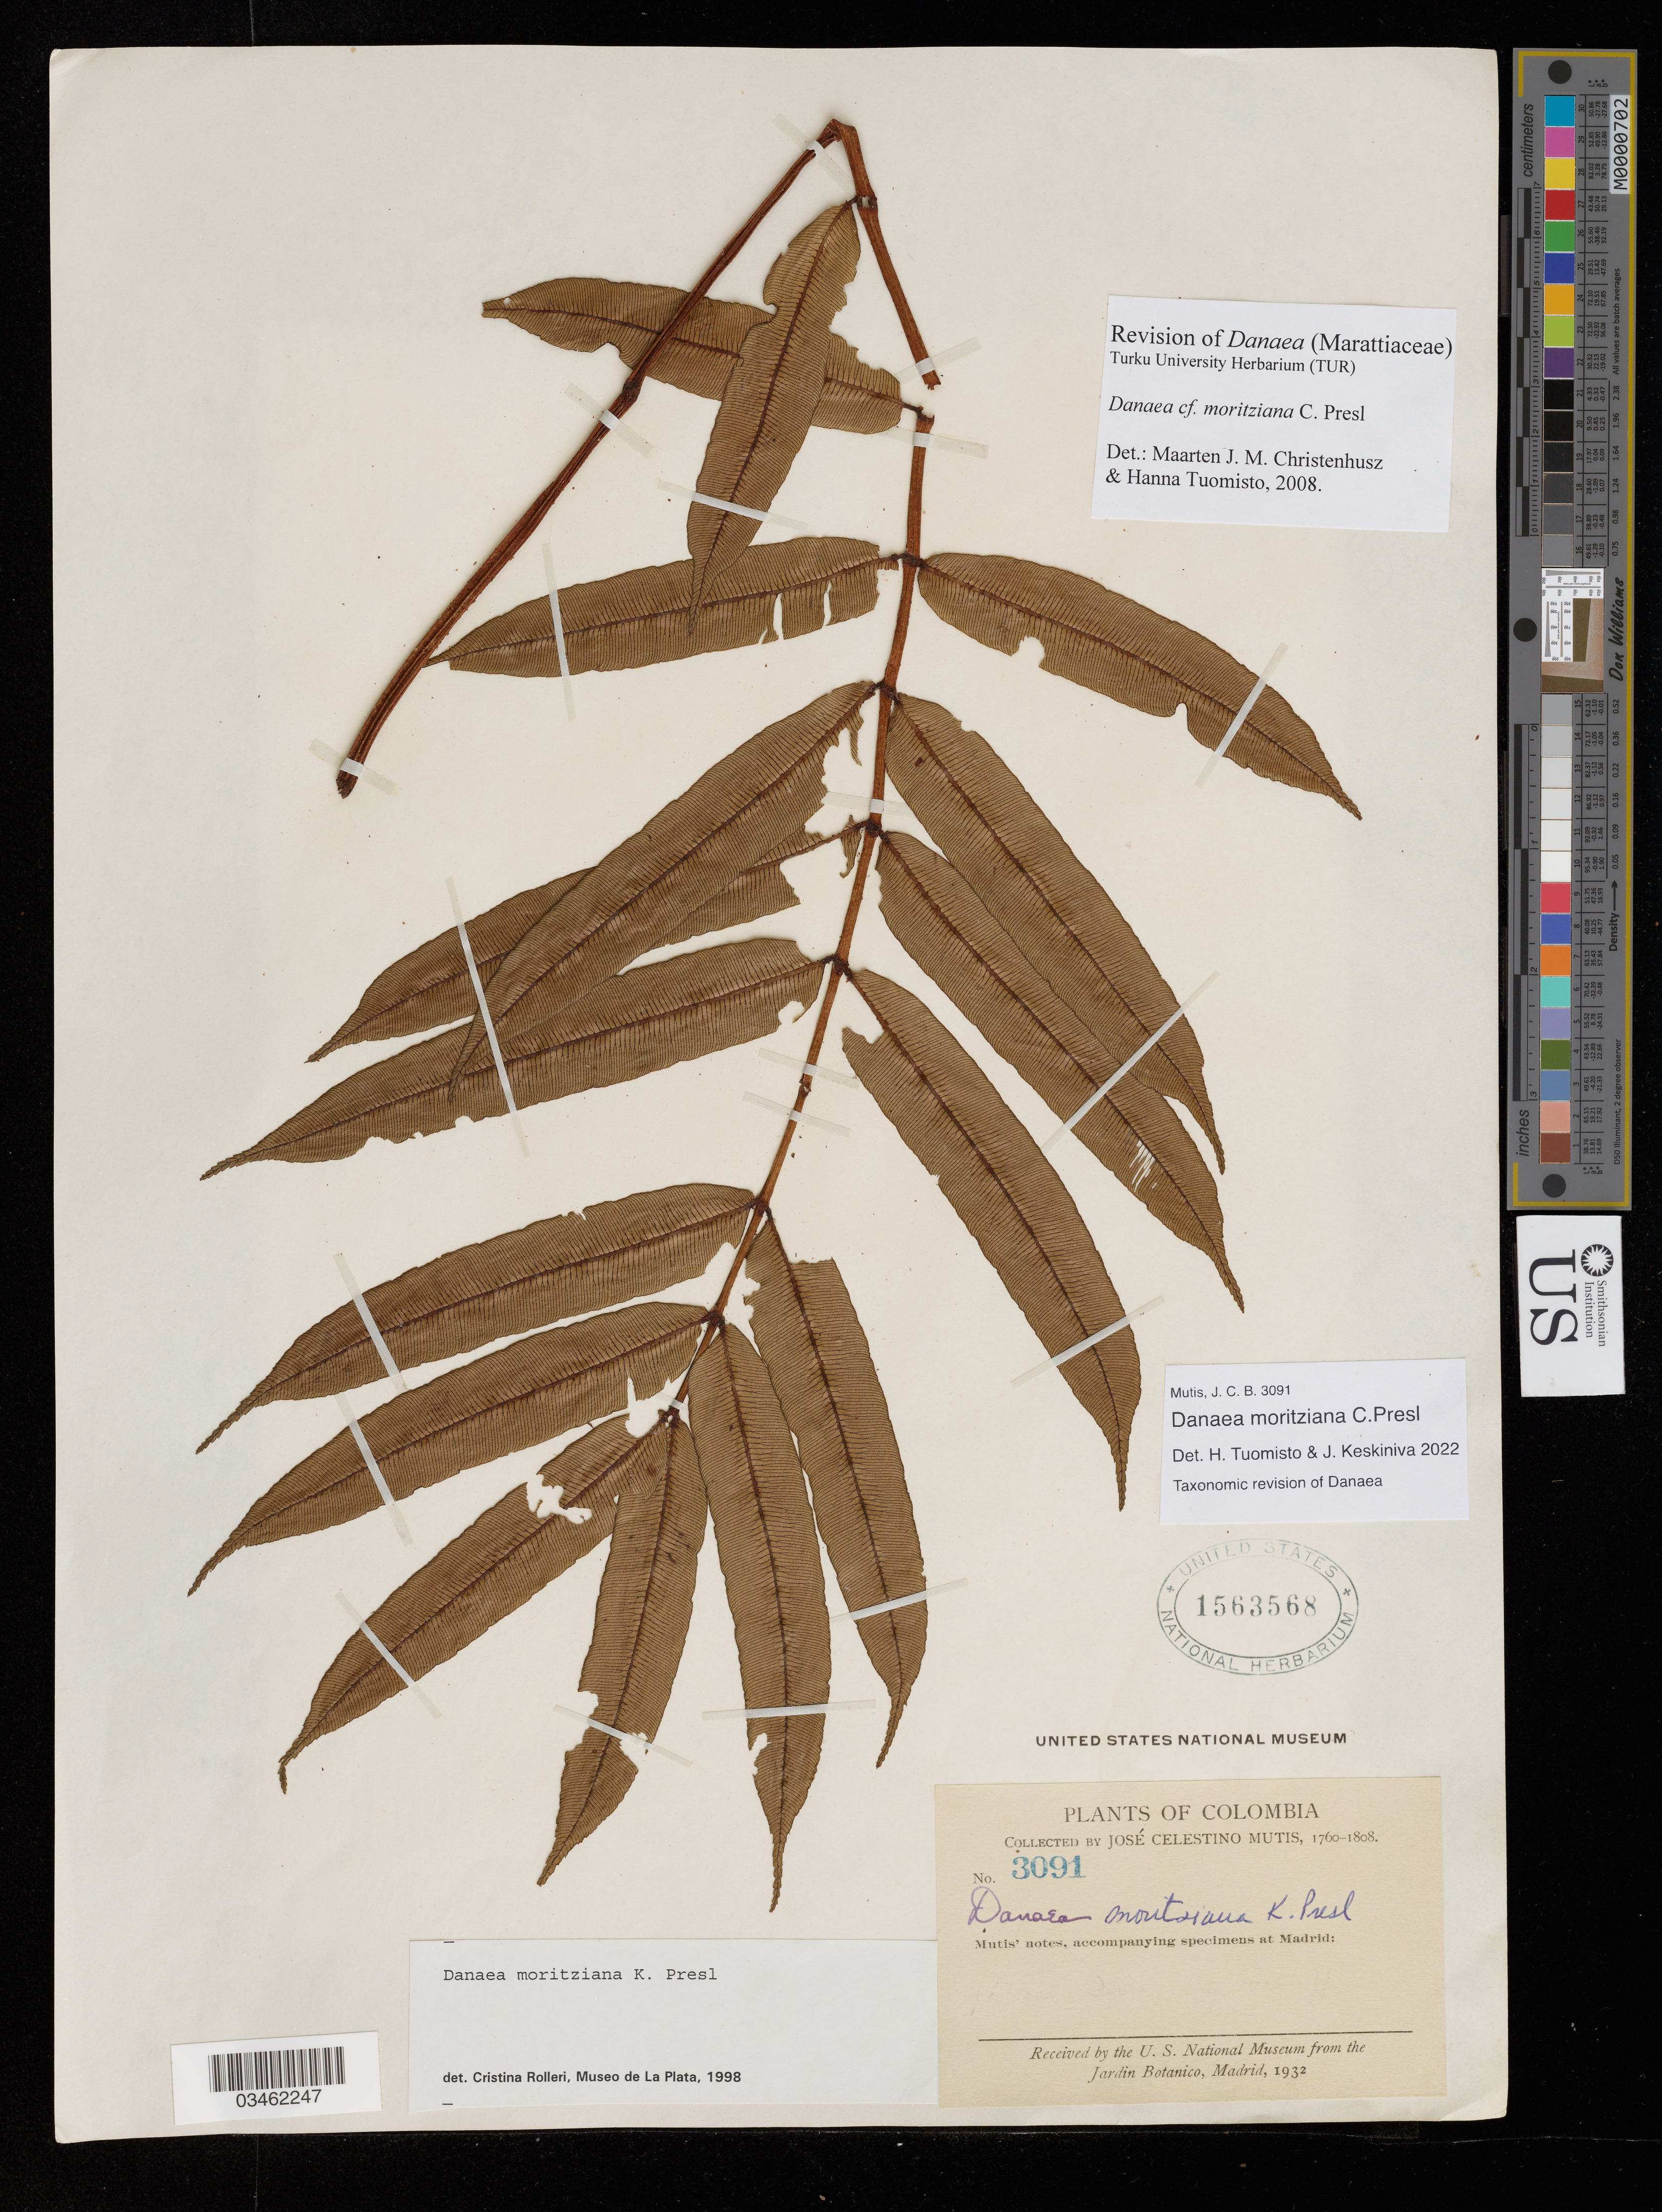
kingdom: Plantae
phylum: Tracheophyta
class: Polypodiopsida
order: Marattiales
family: Marattiaceae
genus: Danaea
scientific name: Danaea moritziana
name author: C. Presl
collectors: J. Mutis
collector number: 3091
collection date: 1760/1808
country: Colombia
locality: Madrid.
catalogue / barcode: US 1563568